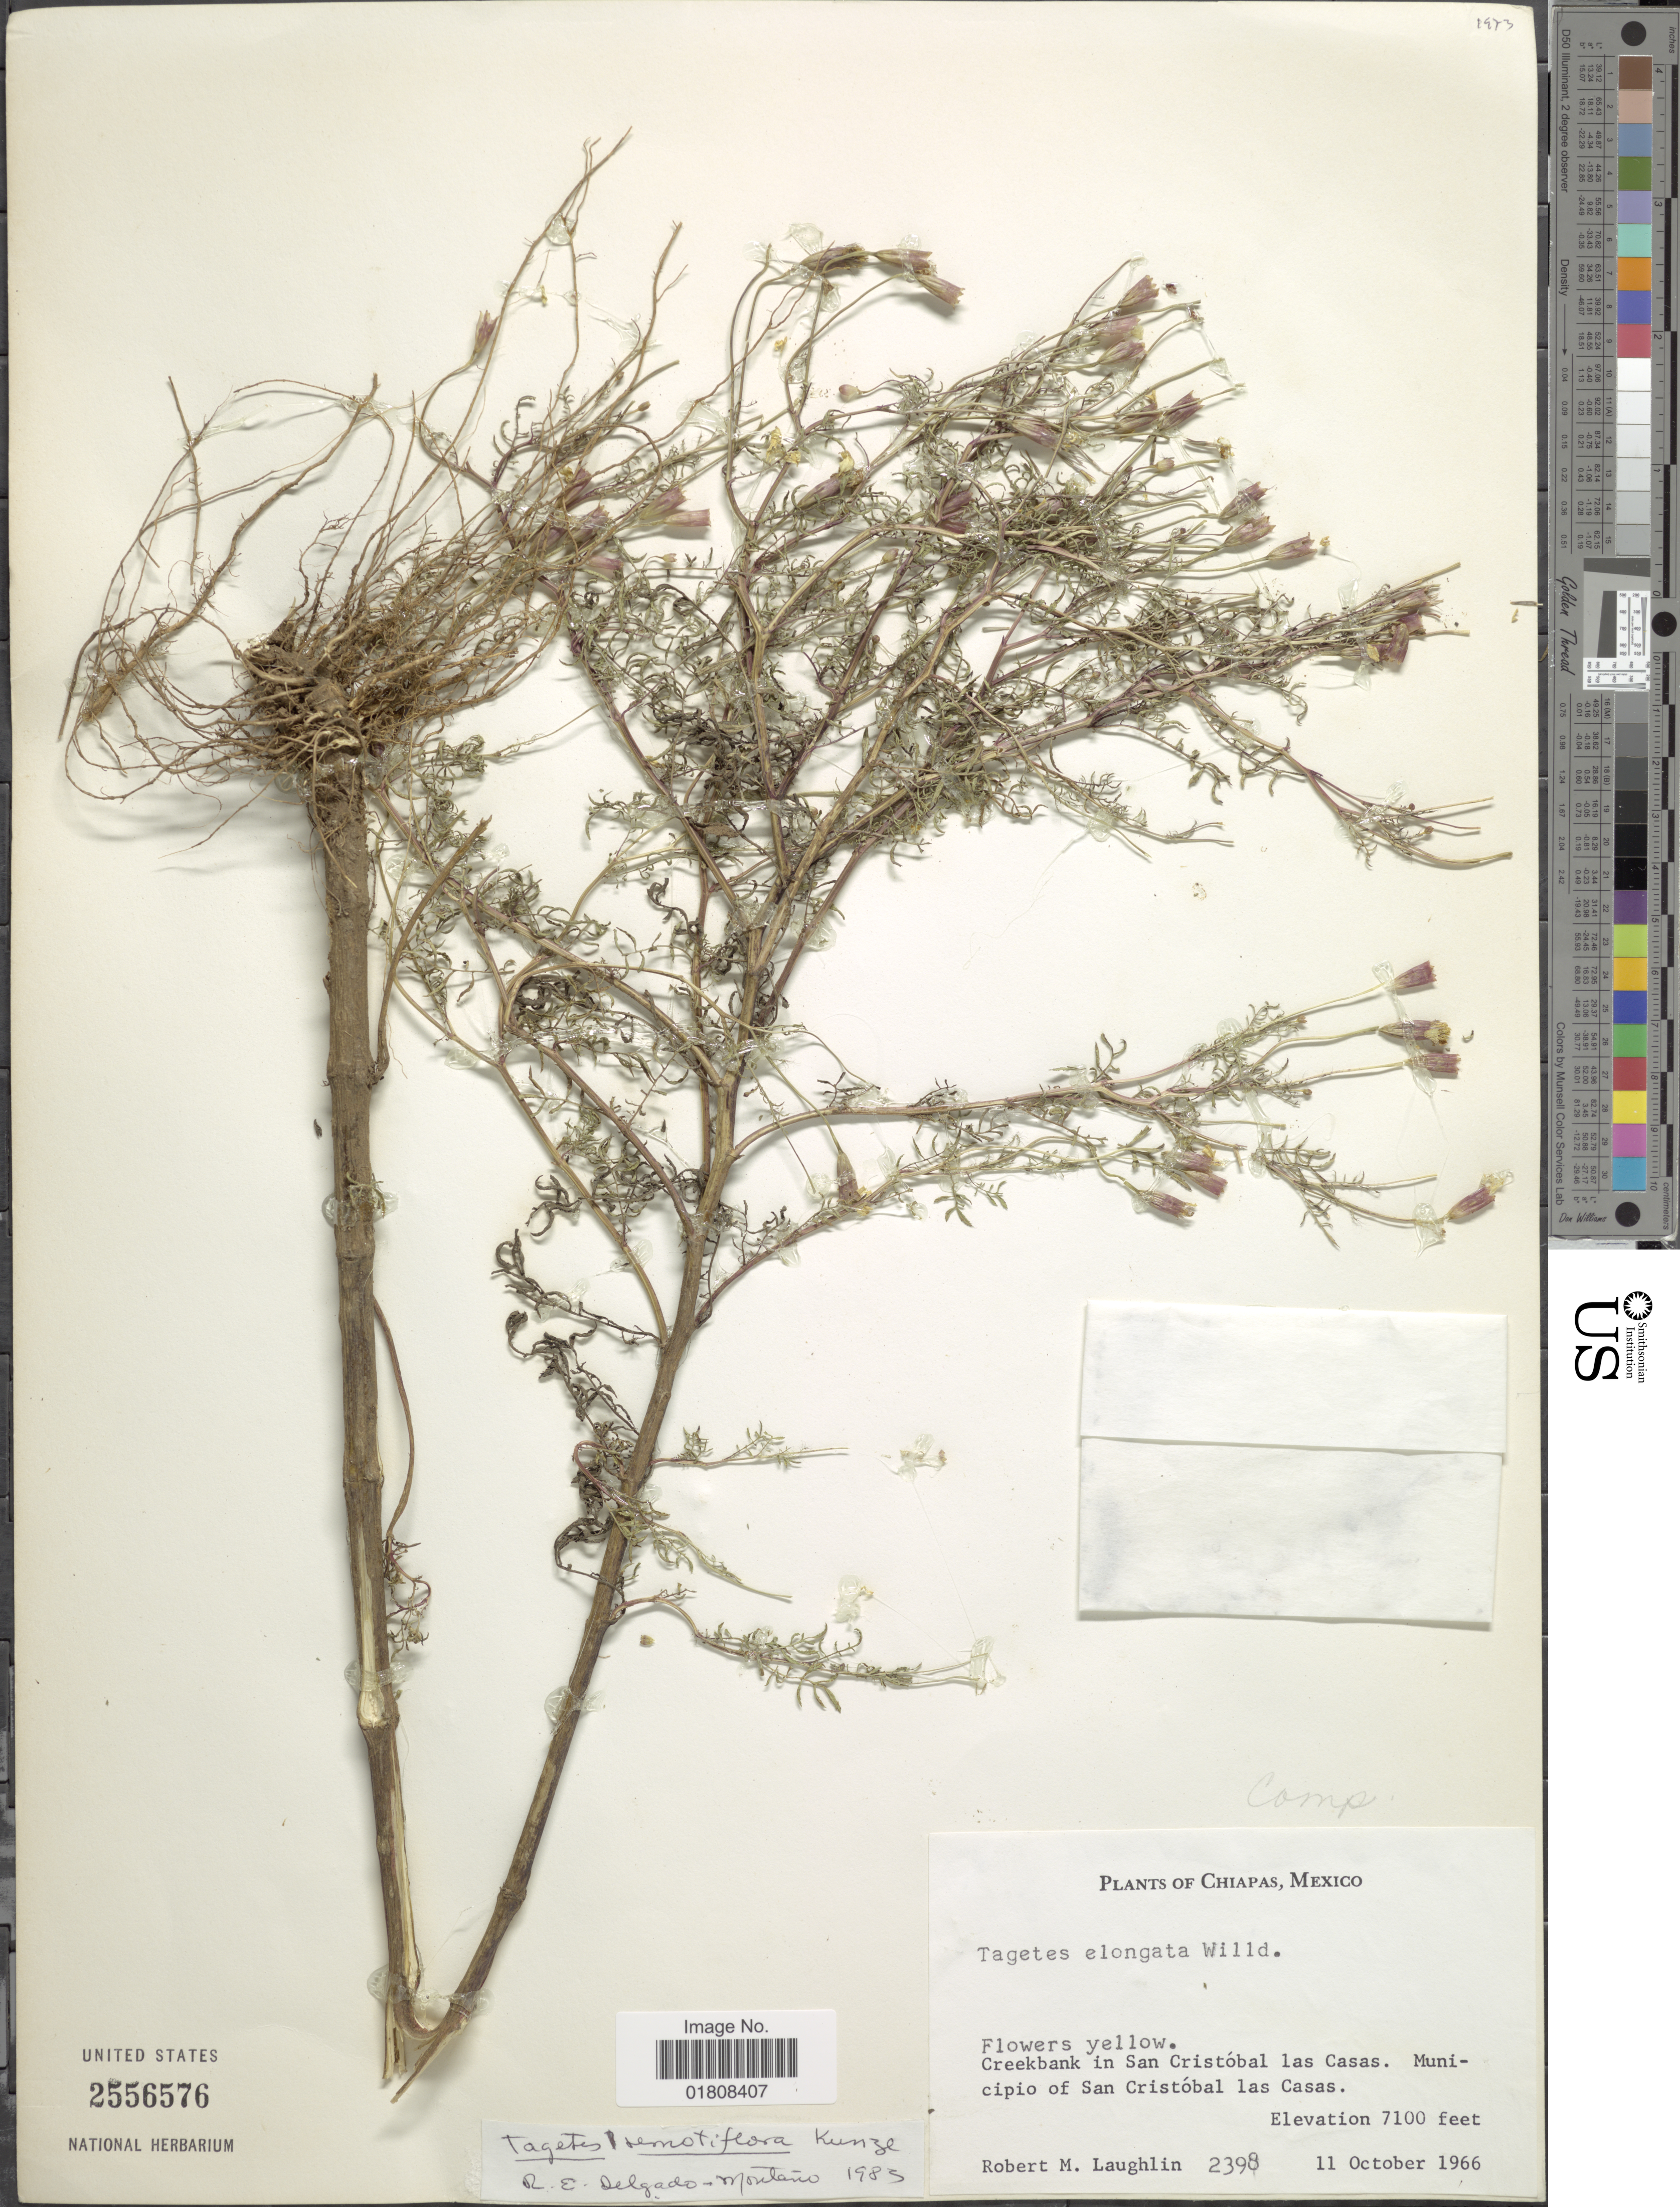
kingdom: Plantae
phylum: Tracheophyta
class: Magnoliopsida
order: Asterales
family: Asteraceae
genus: Tagetes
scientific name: Tagetes remotiflora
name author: Kunze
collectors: R. M. Laughlin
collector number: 2398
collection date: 1966-10-11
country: Mexico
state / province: Chiapas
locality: Creekbank in San Cristobal las Casas, Municipio of San Cristobal las Casas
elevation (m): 2164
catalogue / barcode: US 2556576